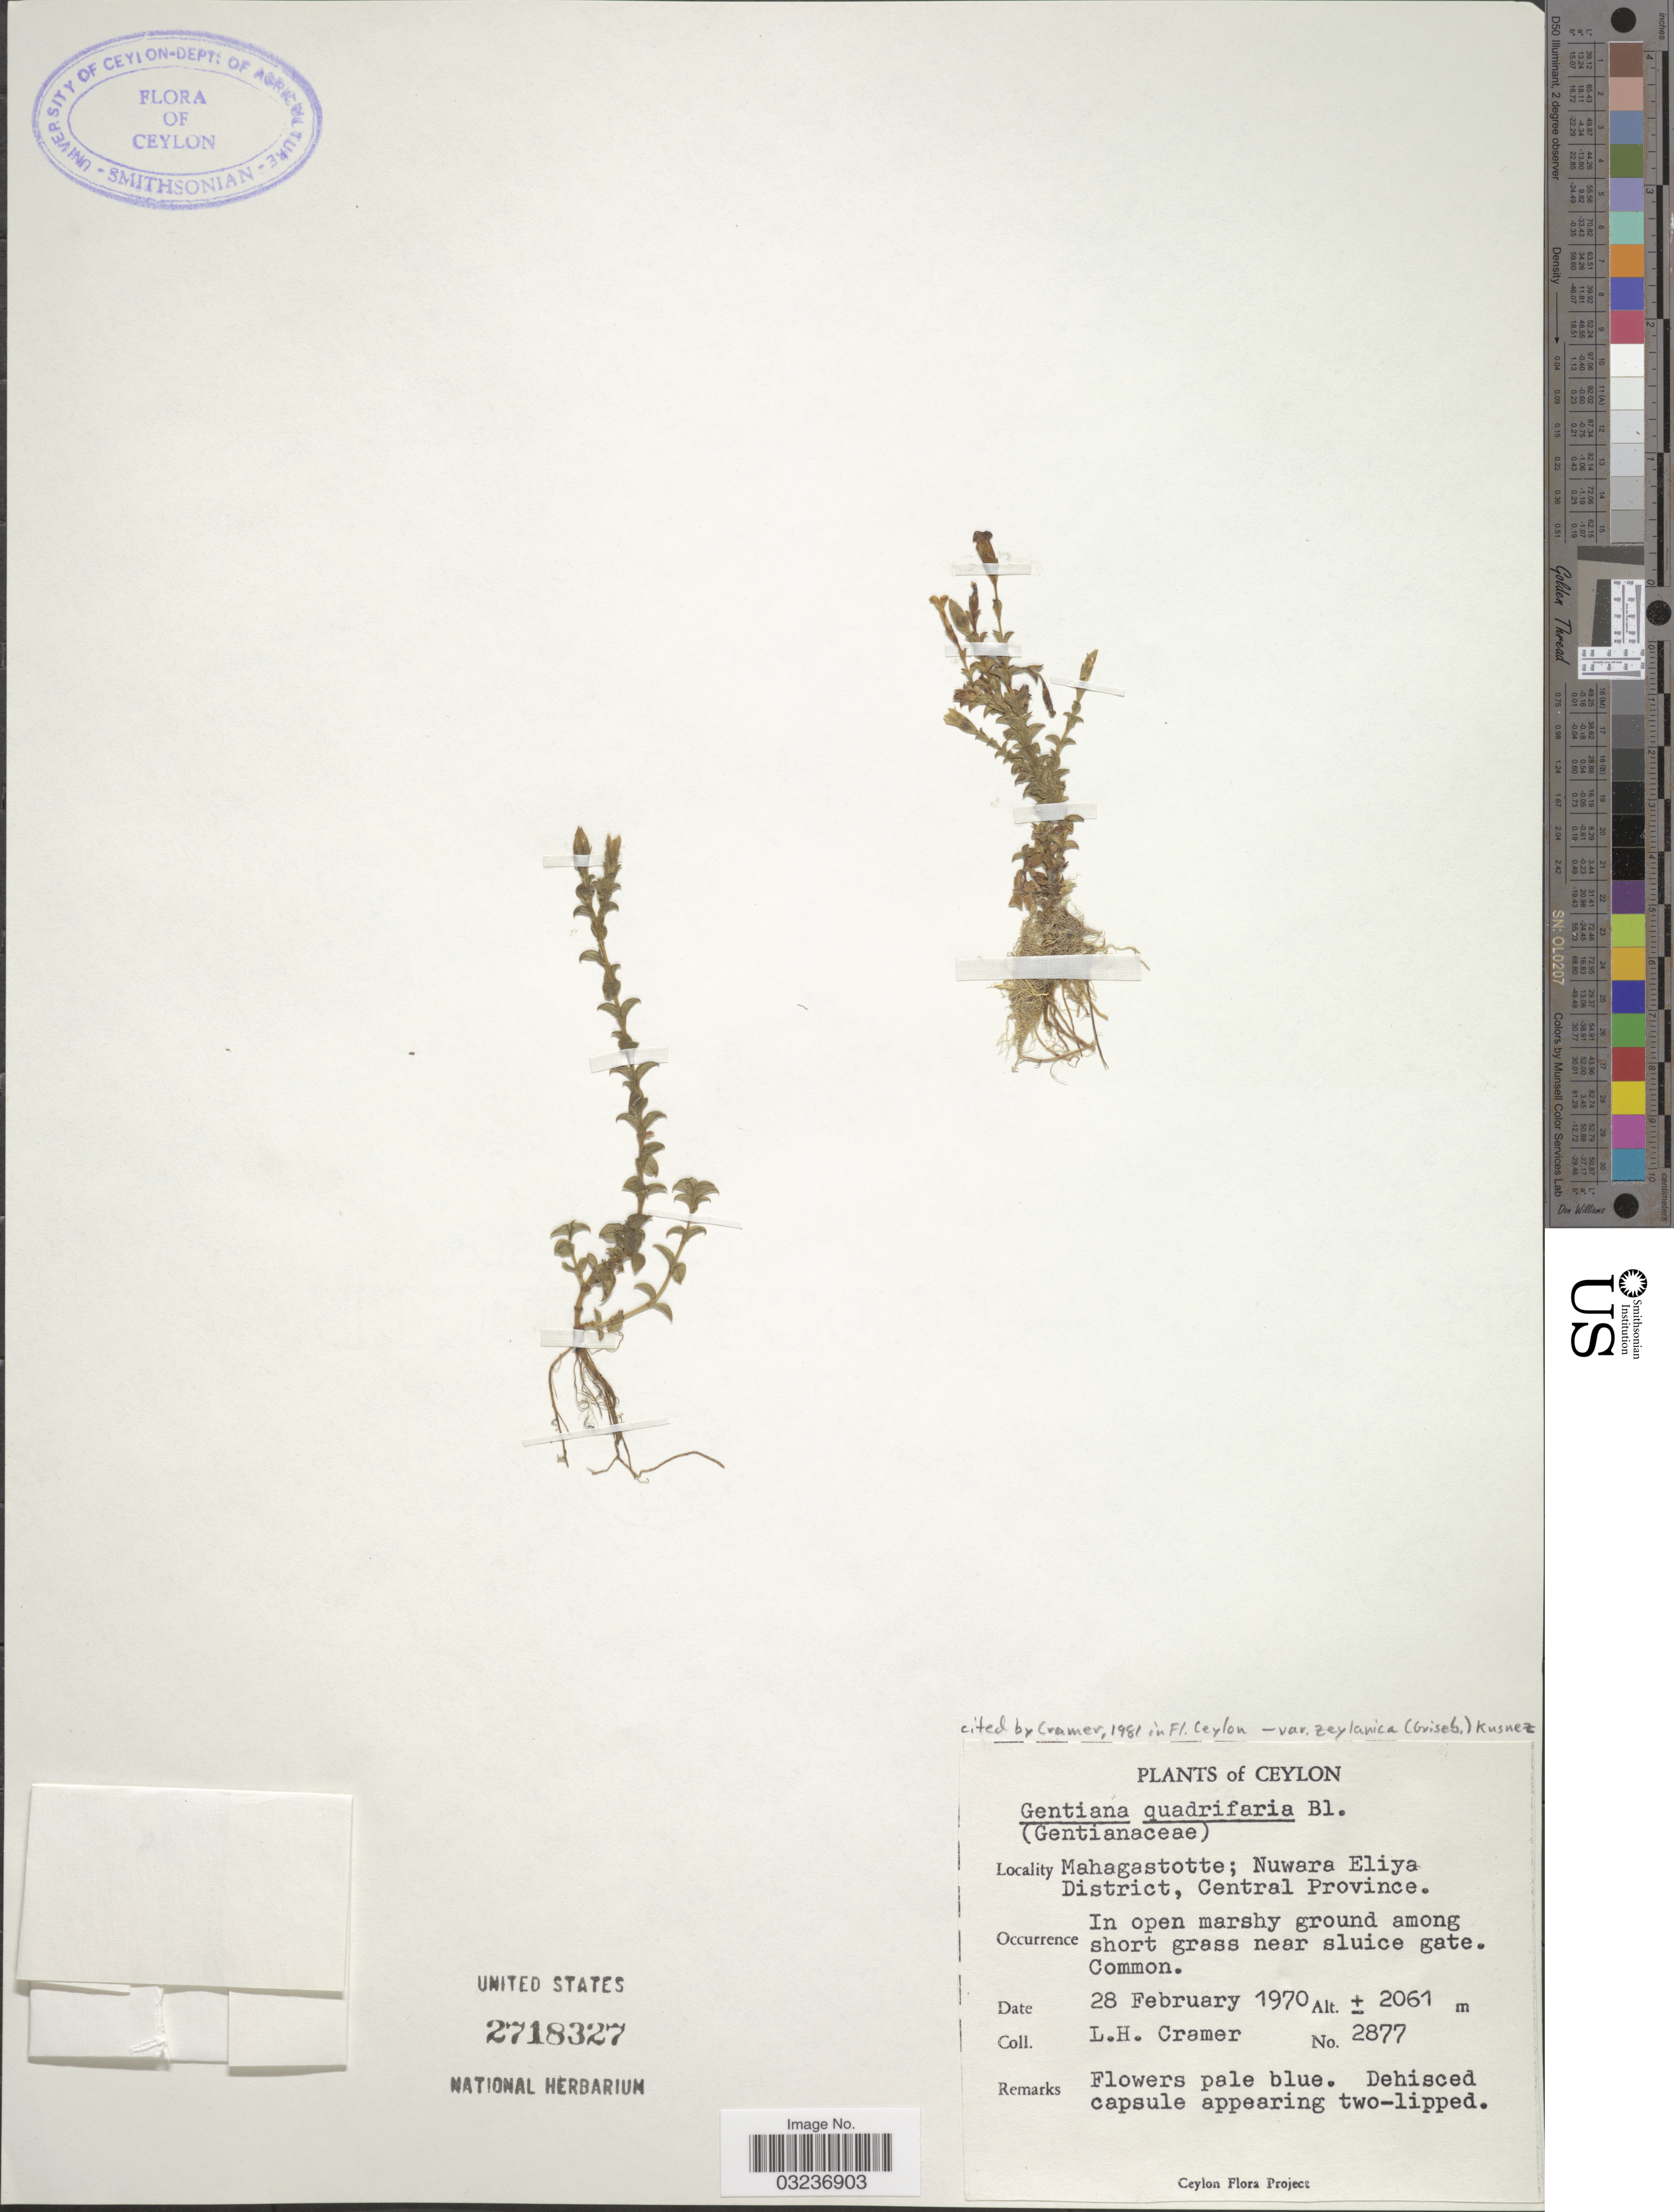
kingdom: Plantae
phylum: Tracheophyta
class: Magnoliopsida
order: Gentianales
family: Gentianaceae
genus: Gentiana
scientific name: Gentiana quadrifaria var. zeylanica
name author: (Griseb.) Kusn.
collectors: L. H. Cramer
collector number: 2877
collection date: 1970-02-28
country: Sri Lanka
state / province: Central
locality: Ceylon, Mahagastotte; Nuwara Eliya District, Central Province.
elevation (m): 2061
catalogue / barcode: US 2718327